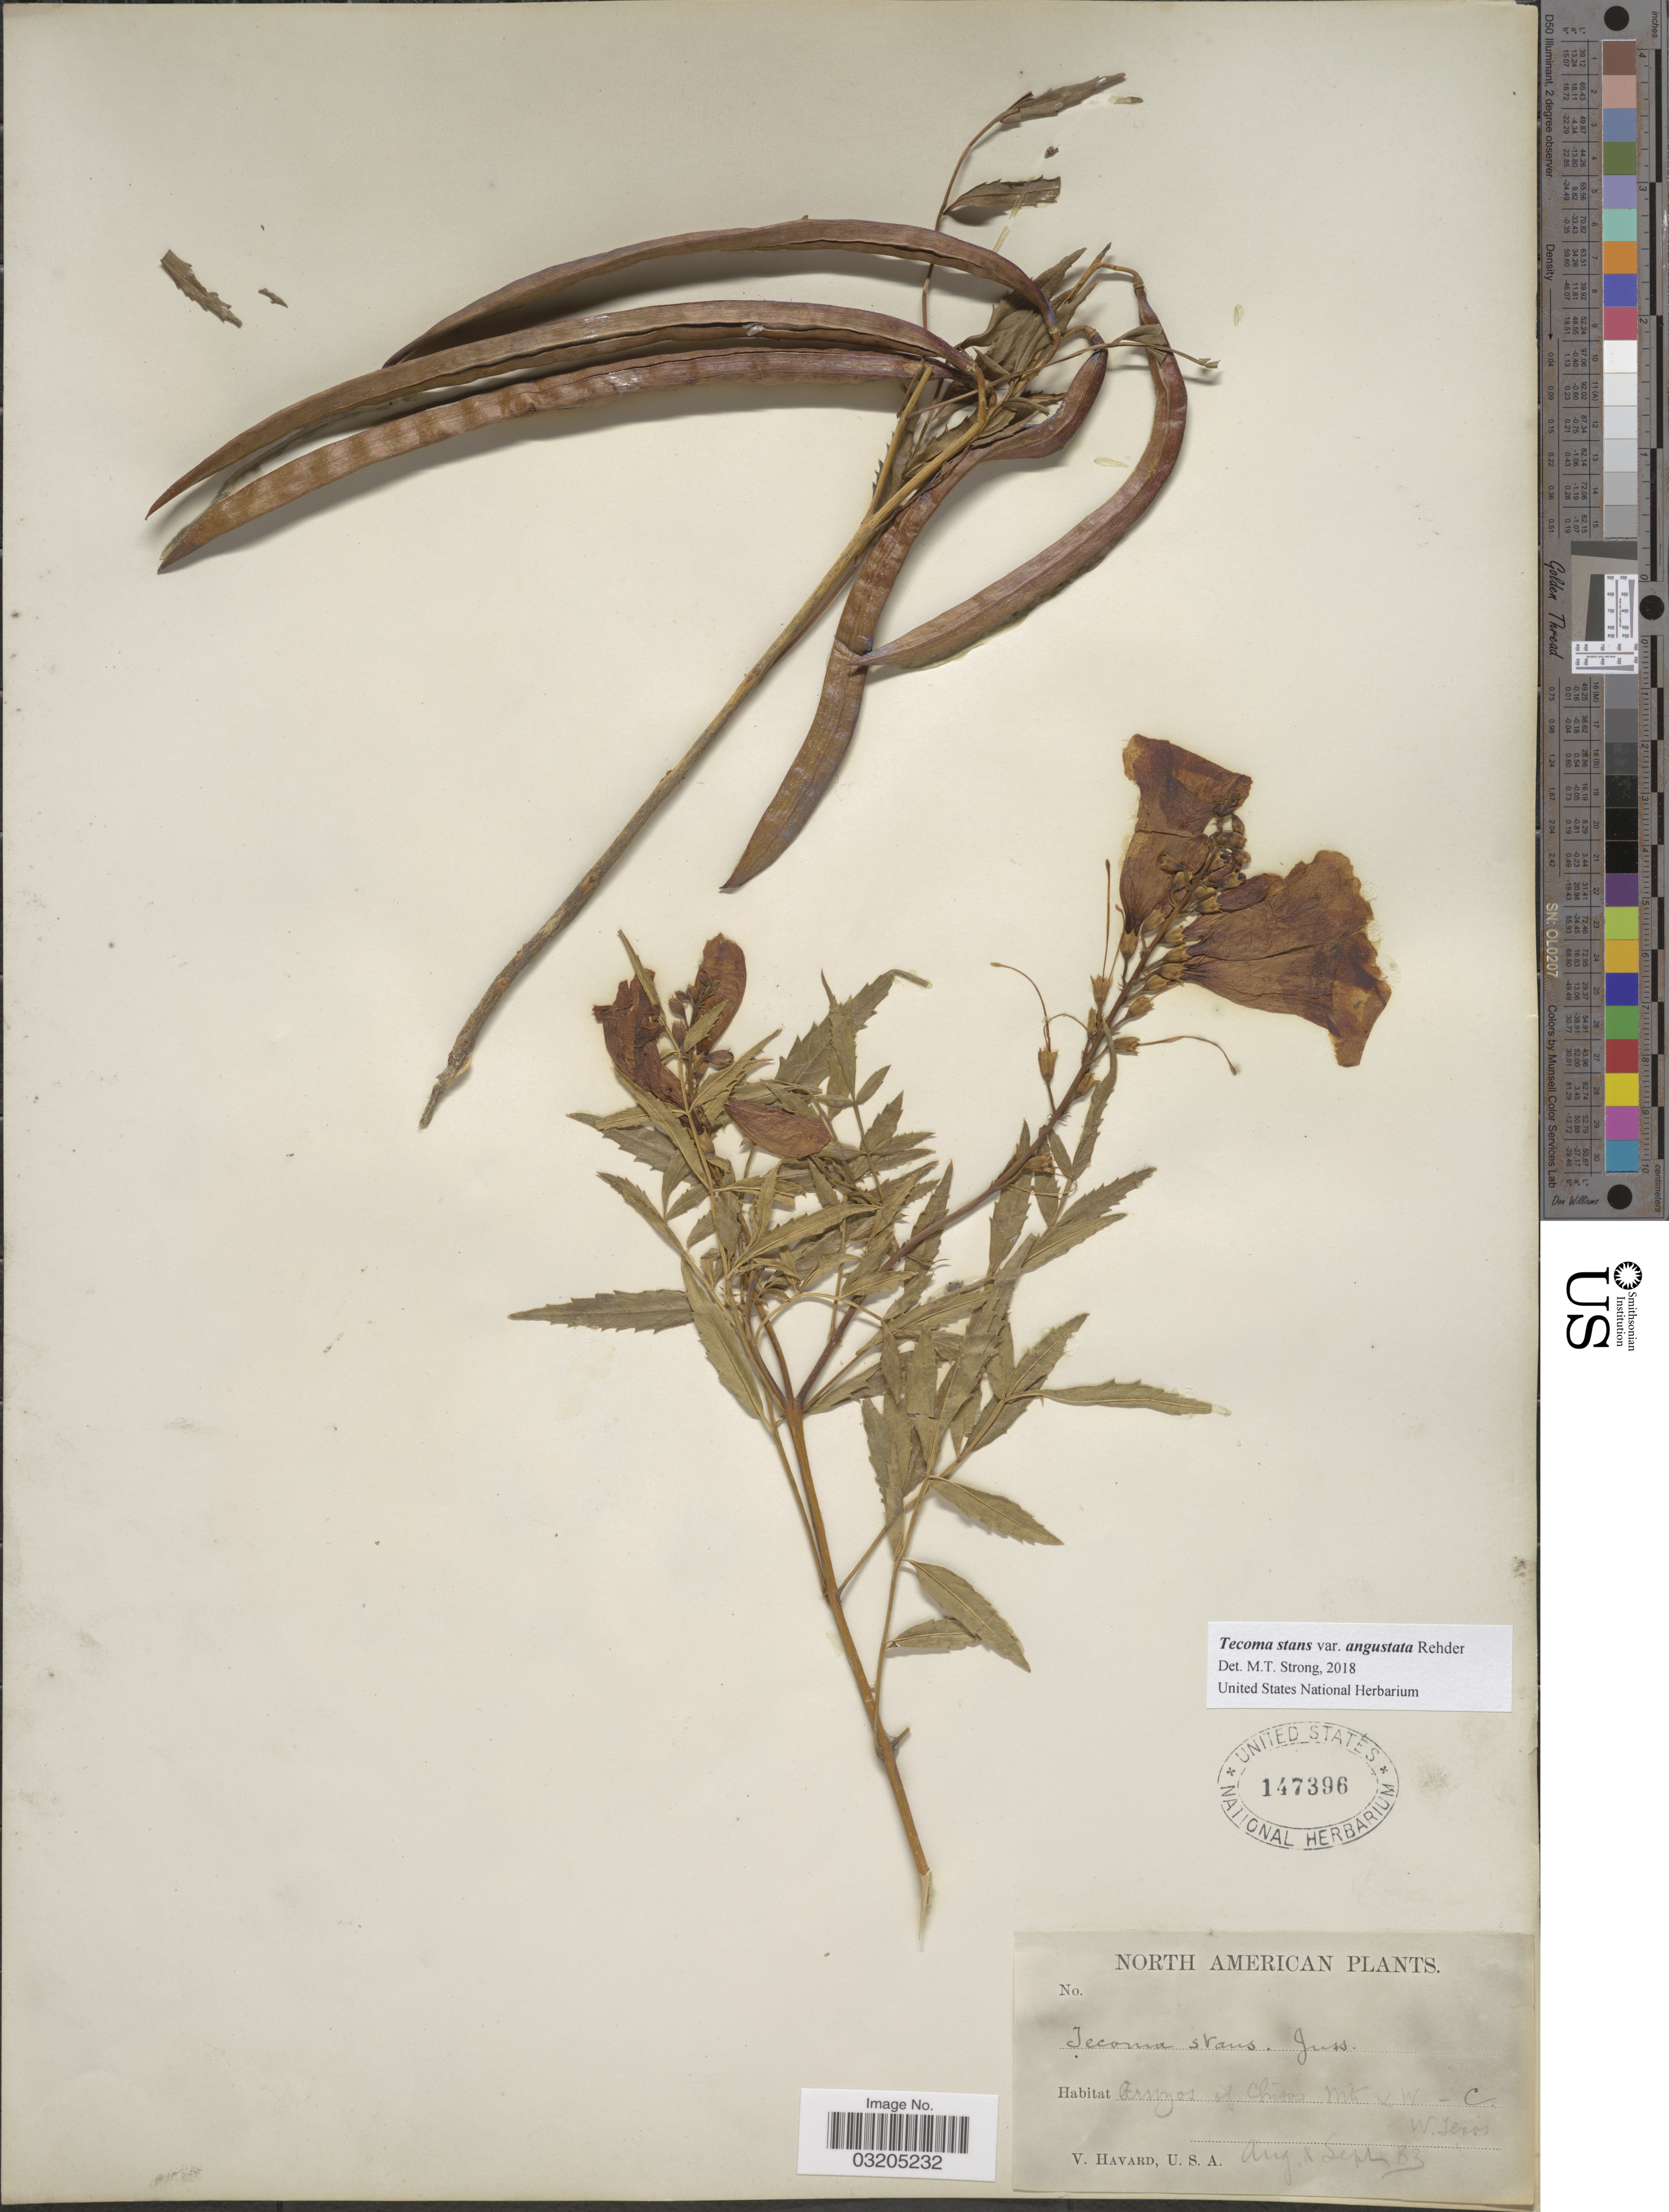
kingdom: Plantae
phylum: Tracheophyta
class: Magnoliopsida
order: Lamiales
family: Bignoniaceae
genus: Tecoma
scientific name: Tecoma stans var. angustata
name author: Rehder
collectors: V. Havard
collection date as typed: Transcribed d/m/y: /8/83 to /9/83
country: United States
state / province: Texas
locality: Arroyos of Chisos Mts [Foreign script] W-C W. Te[Foreign script]as.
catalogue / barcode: US 147396